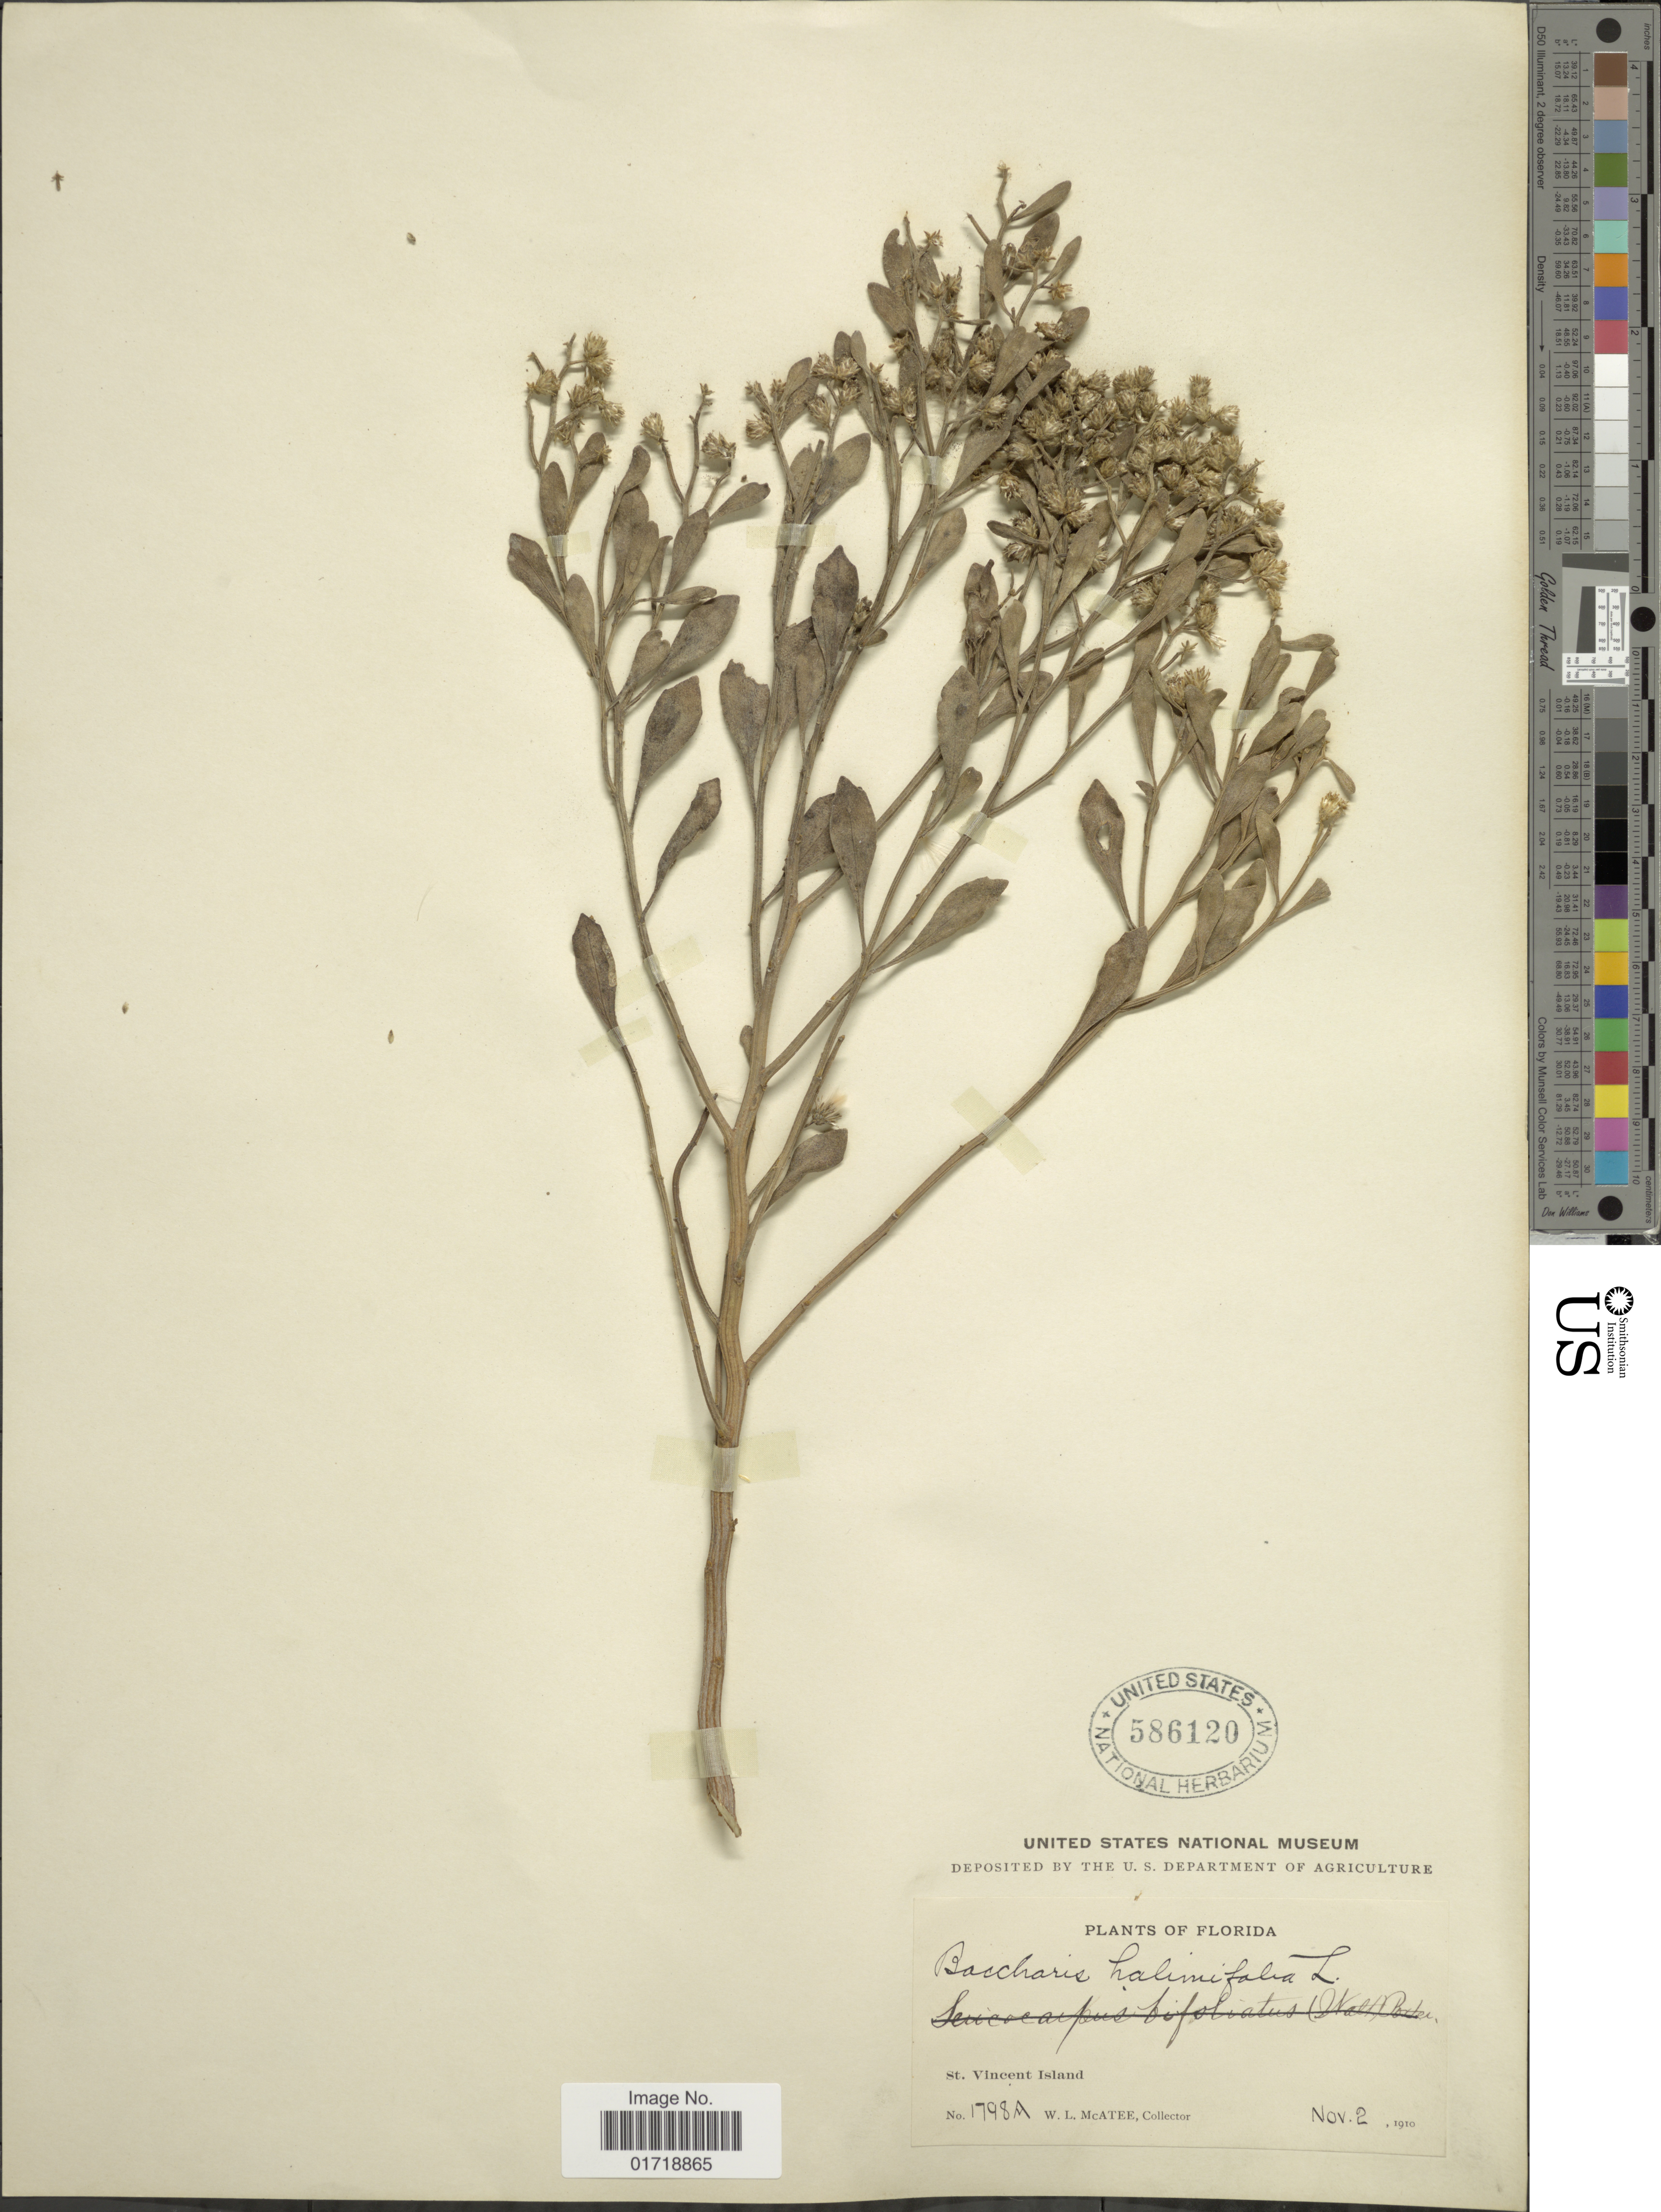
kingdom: Plantae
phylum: Tracheophyta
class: Magnoliopsida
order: Asterales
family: Asteraceae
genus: Baccharis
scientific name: Baccharis halimifolia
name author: L.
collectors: W. McAtee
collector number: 1798A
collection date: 1910-11-02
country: United States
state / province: Florida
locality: St. Vincent Island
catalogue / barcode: US 586120